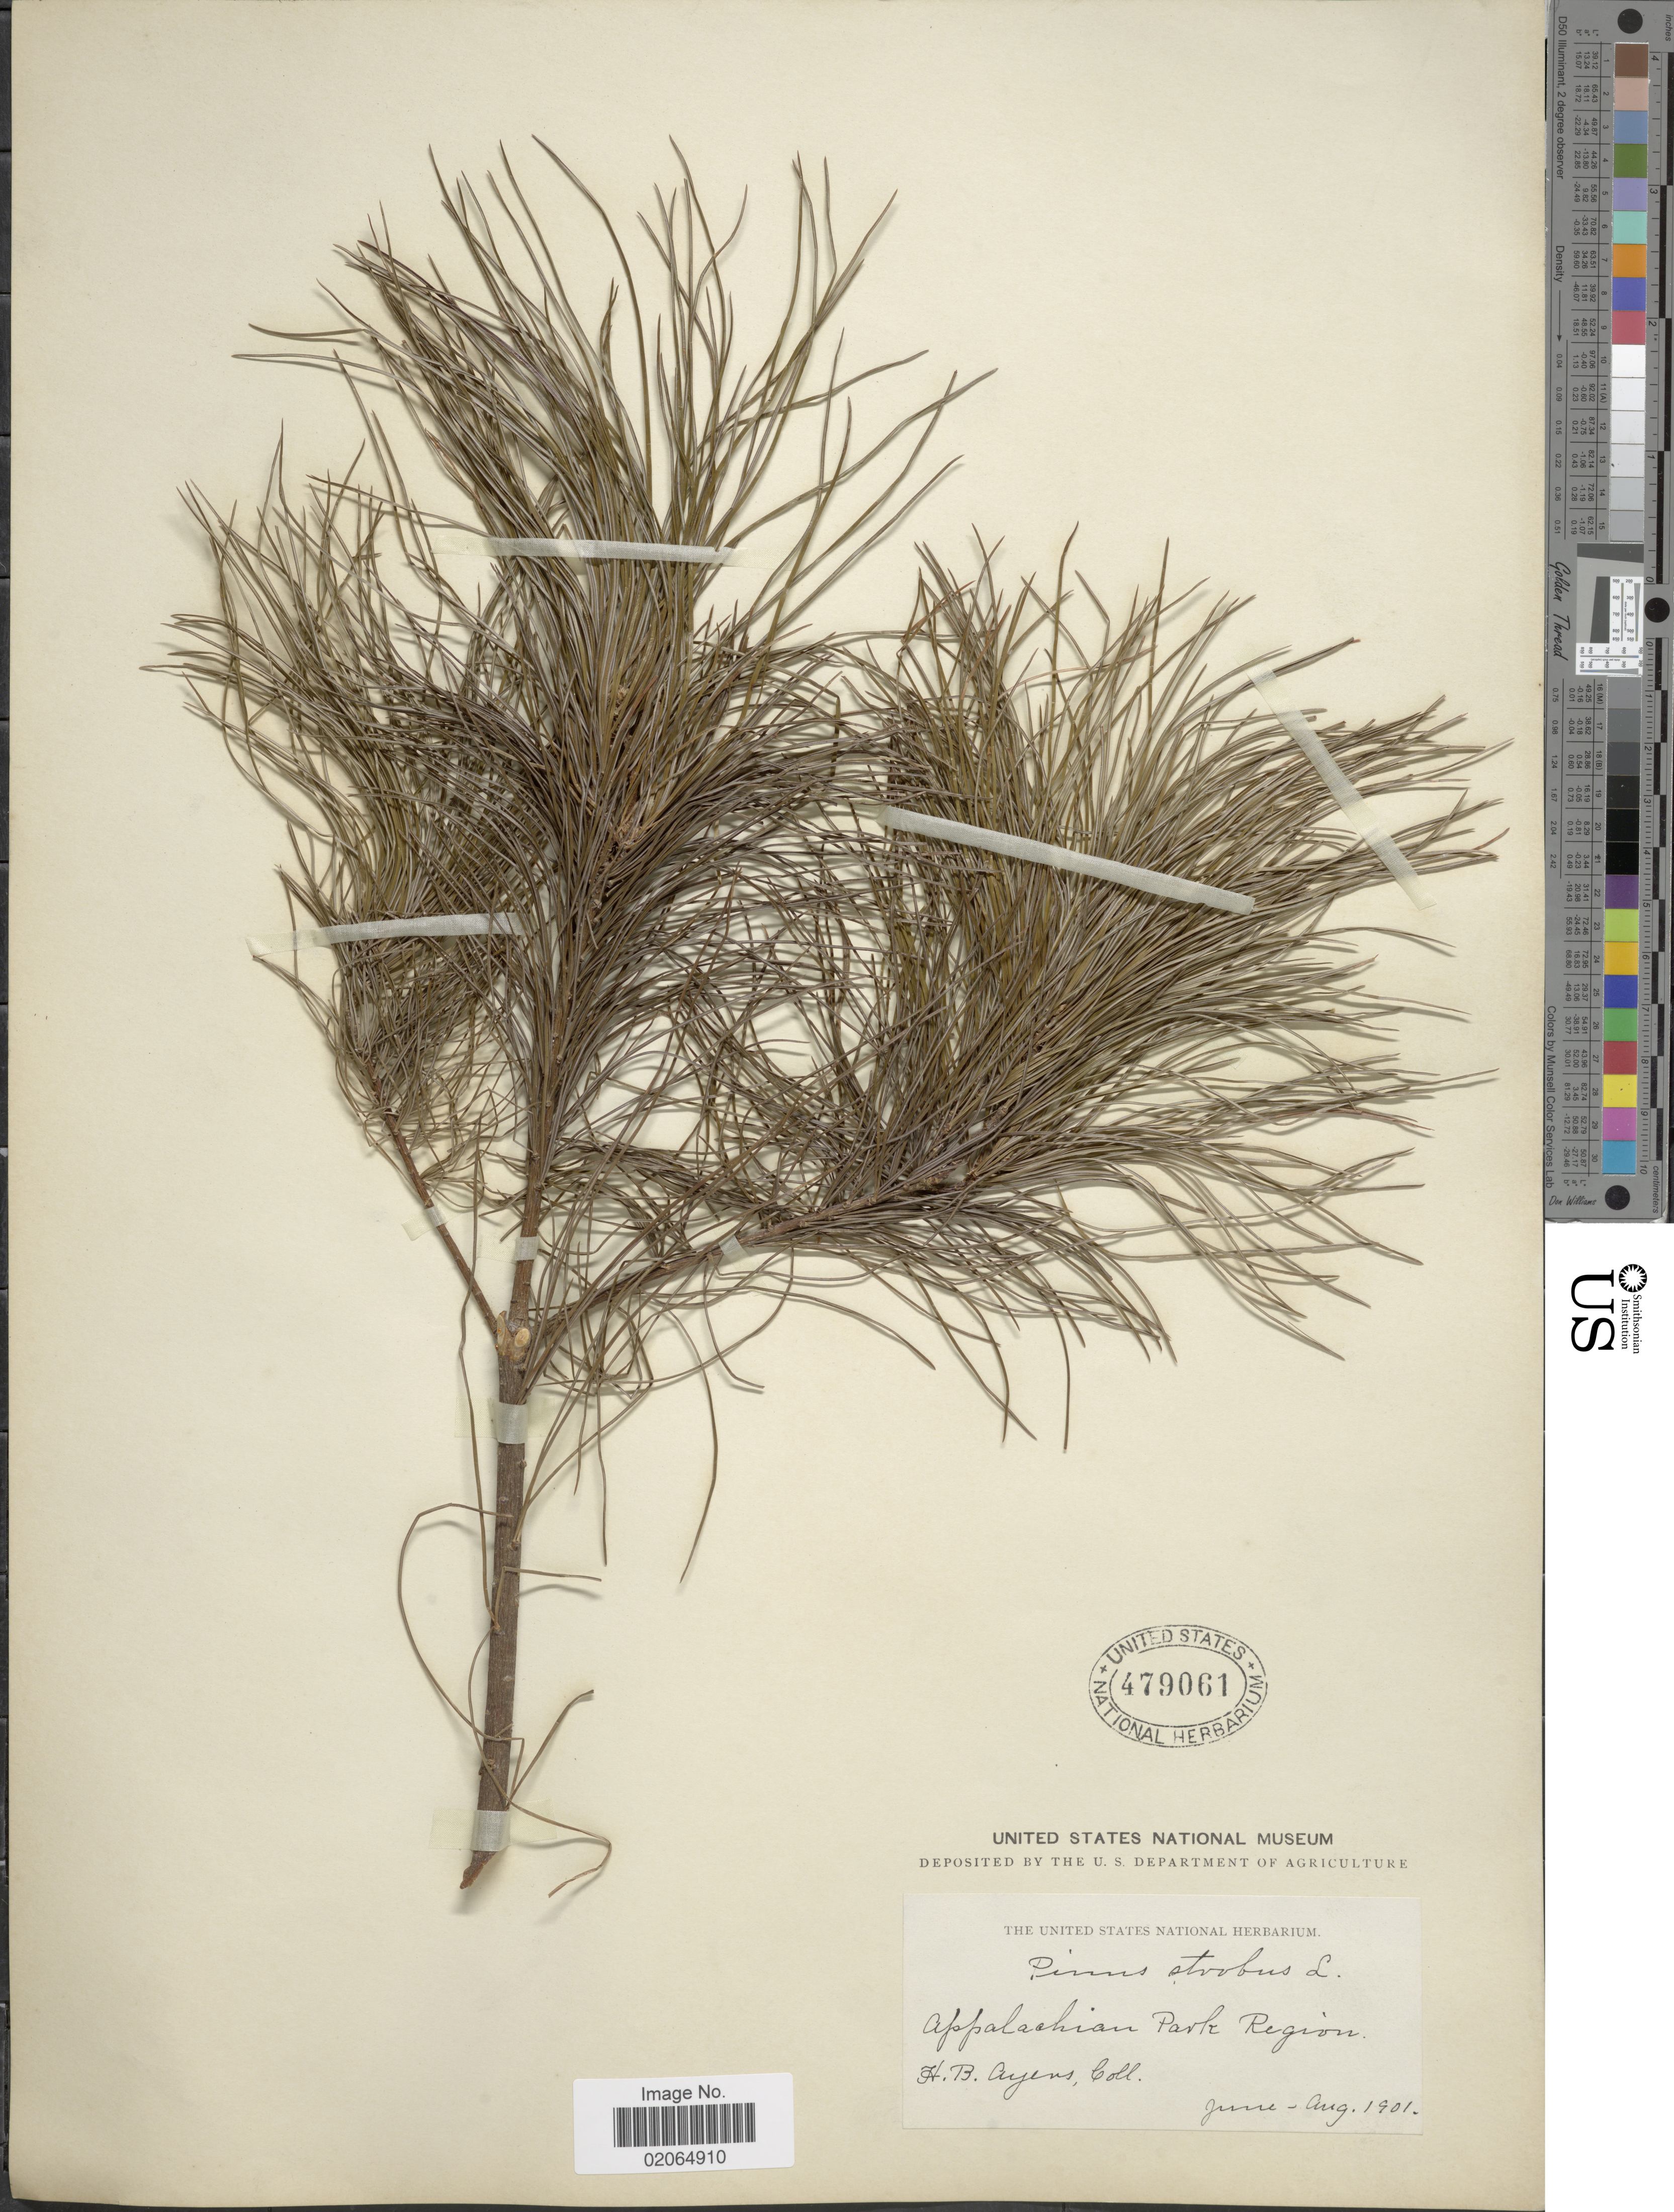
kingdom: Plantae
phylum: Tracheophyta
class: Pinopsida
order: Pinales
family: Pinaceae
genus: Pinus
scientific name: Pinus strobus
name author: L.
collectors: H. Ayens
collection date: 1901-06/1901-08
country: United States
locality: Appalachian Park Region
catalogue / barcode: US 479061